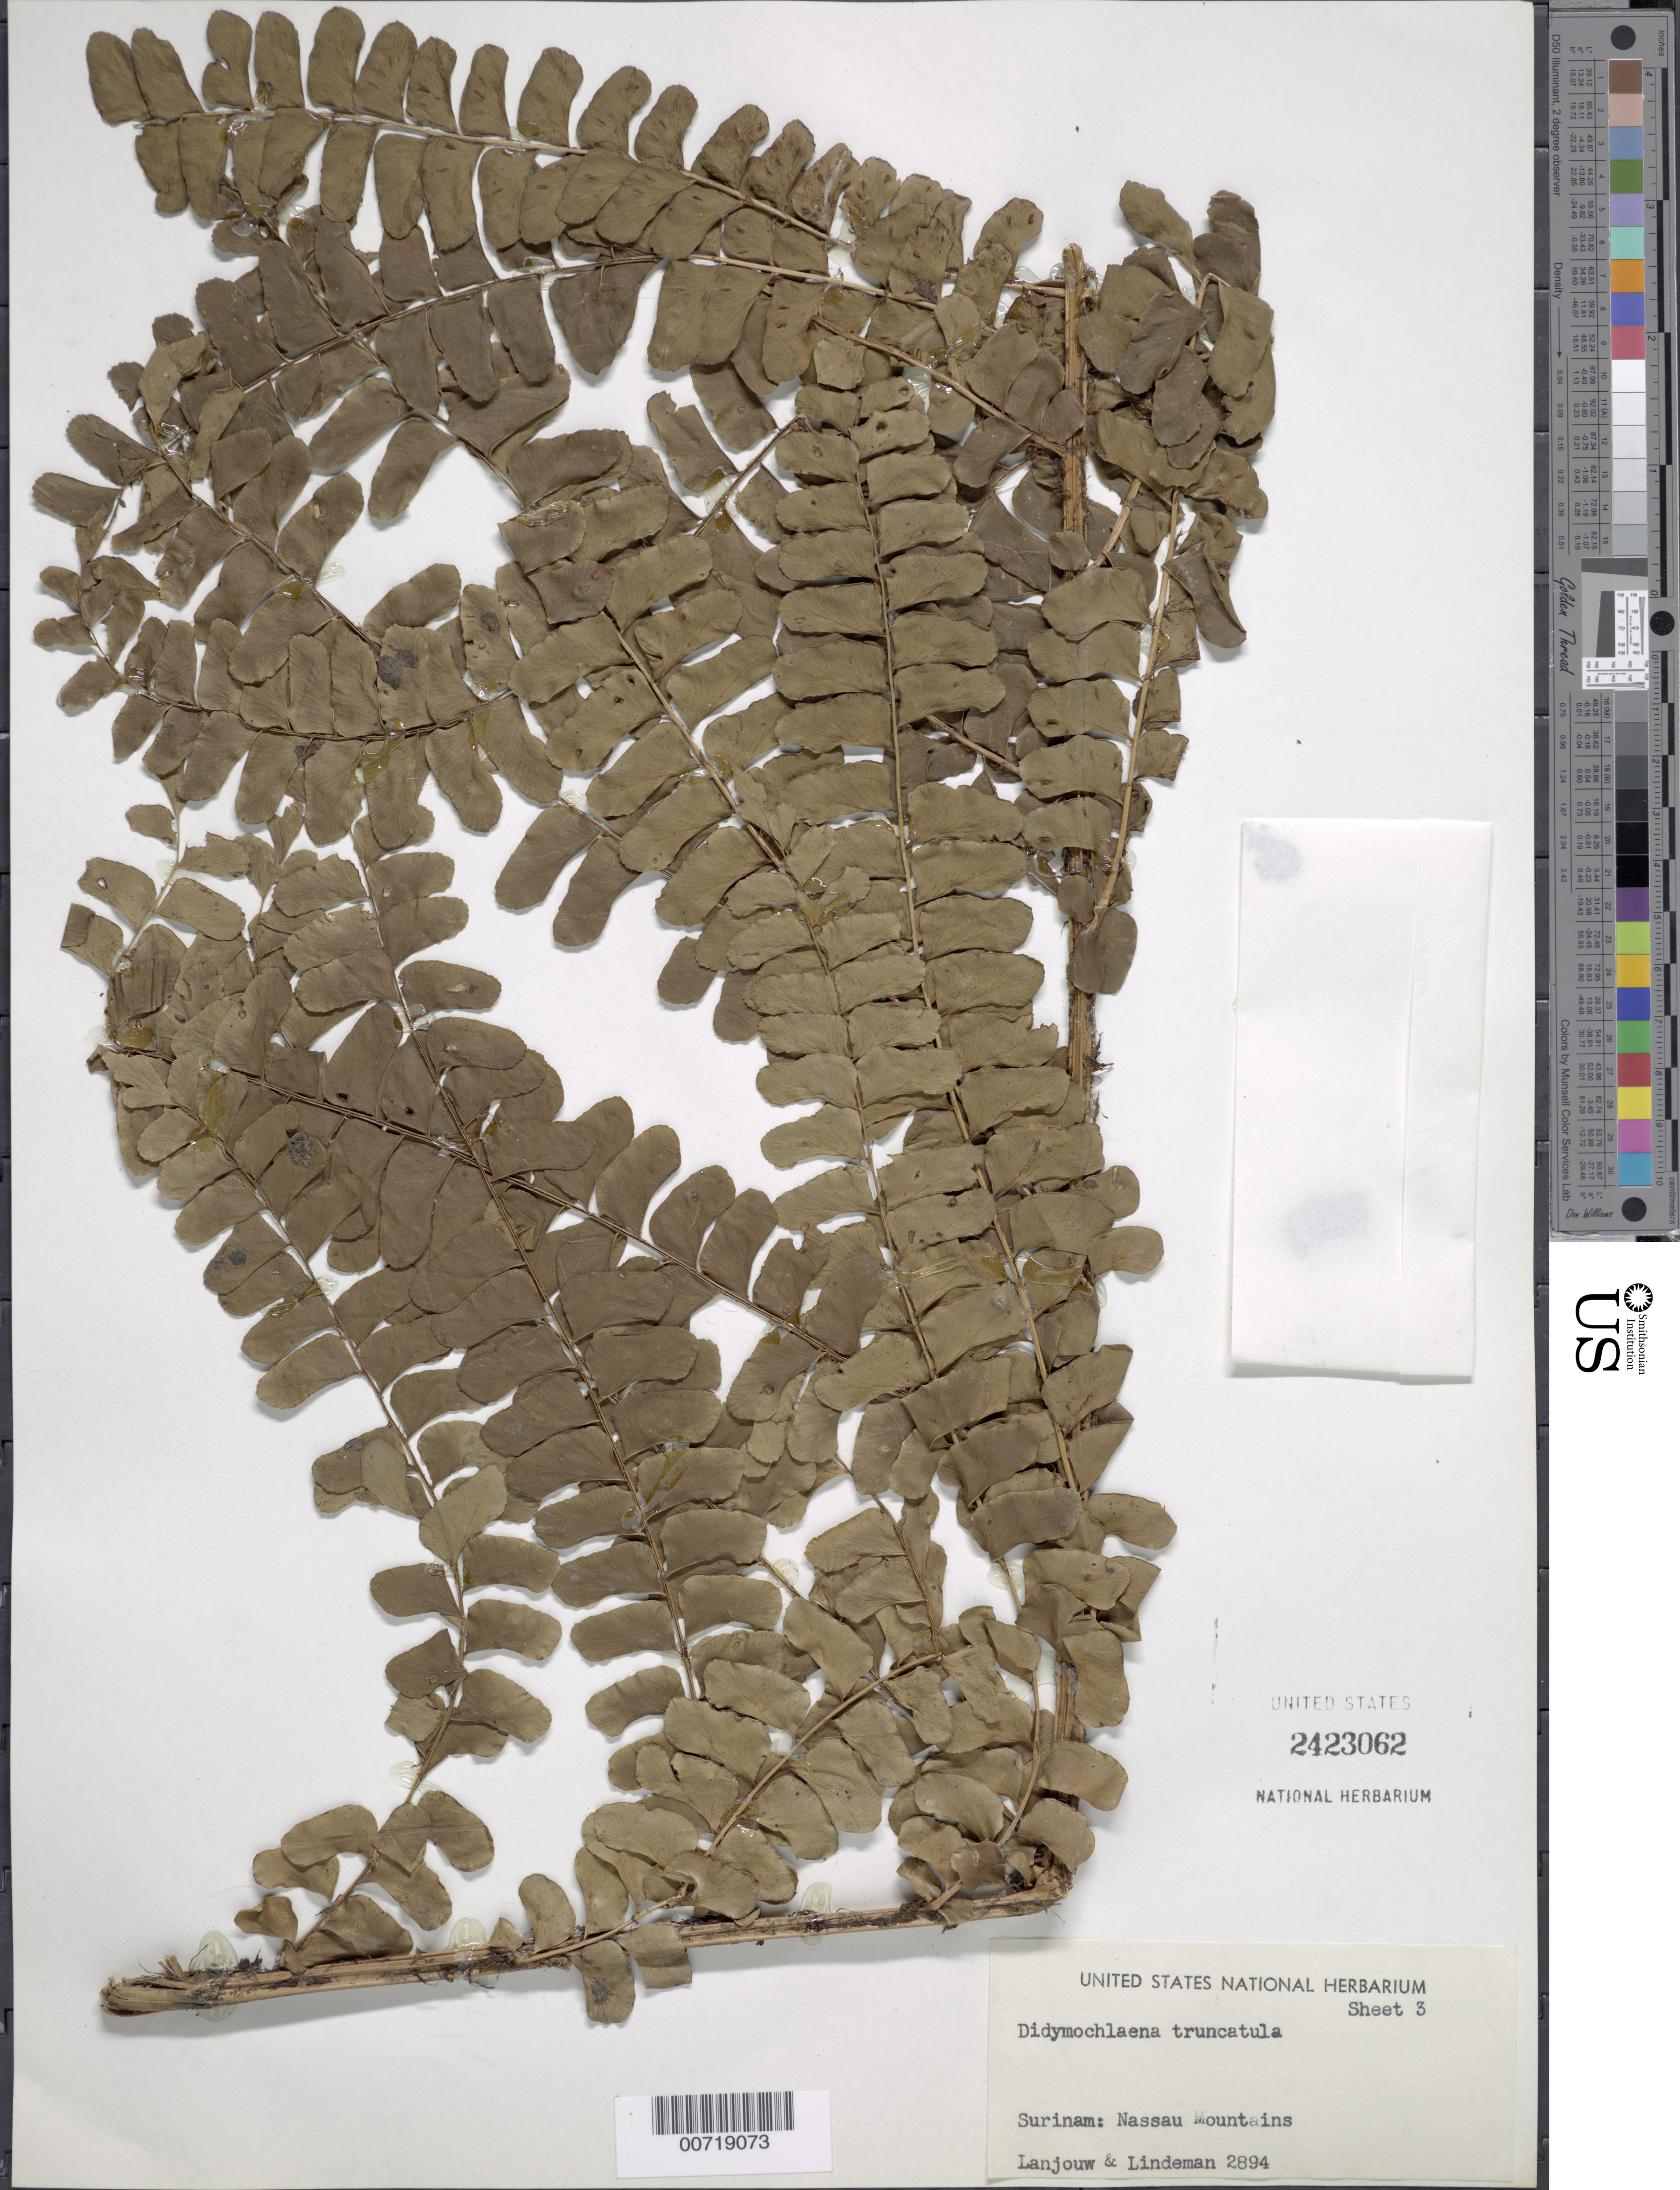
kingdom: Plantae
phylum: Tracheophyta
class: Polypodiopsida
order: Polypodiales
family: Didymochlaenaceae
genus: Didymochlaena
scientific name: Didymochlaena truncatula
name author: (Sw.) J. Sm.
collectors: J. Lanjouw & -. Lindeman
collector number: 2894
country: Suriname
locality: Nassau Mountains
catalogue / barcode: US 2423062